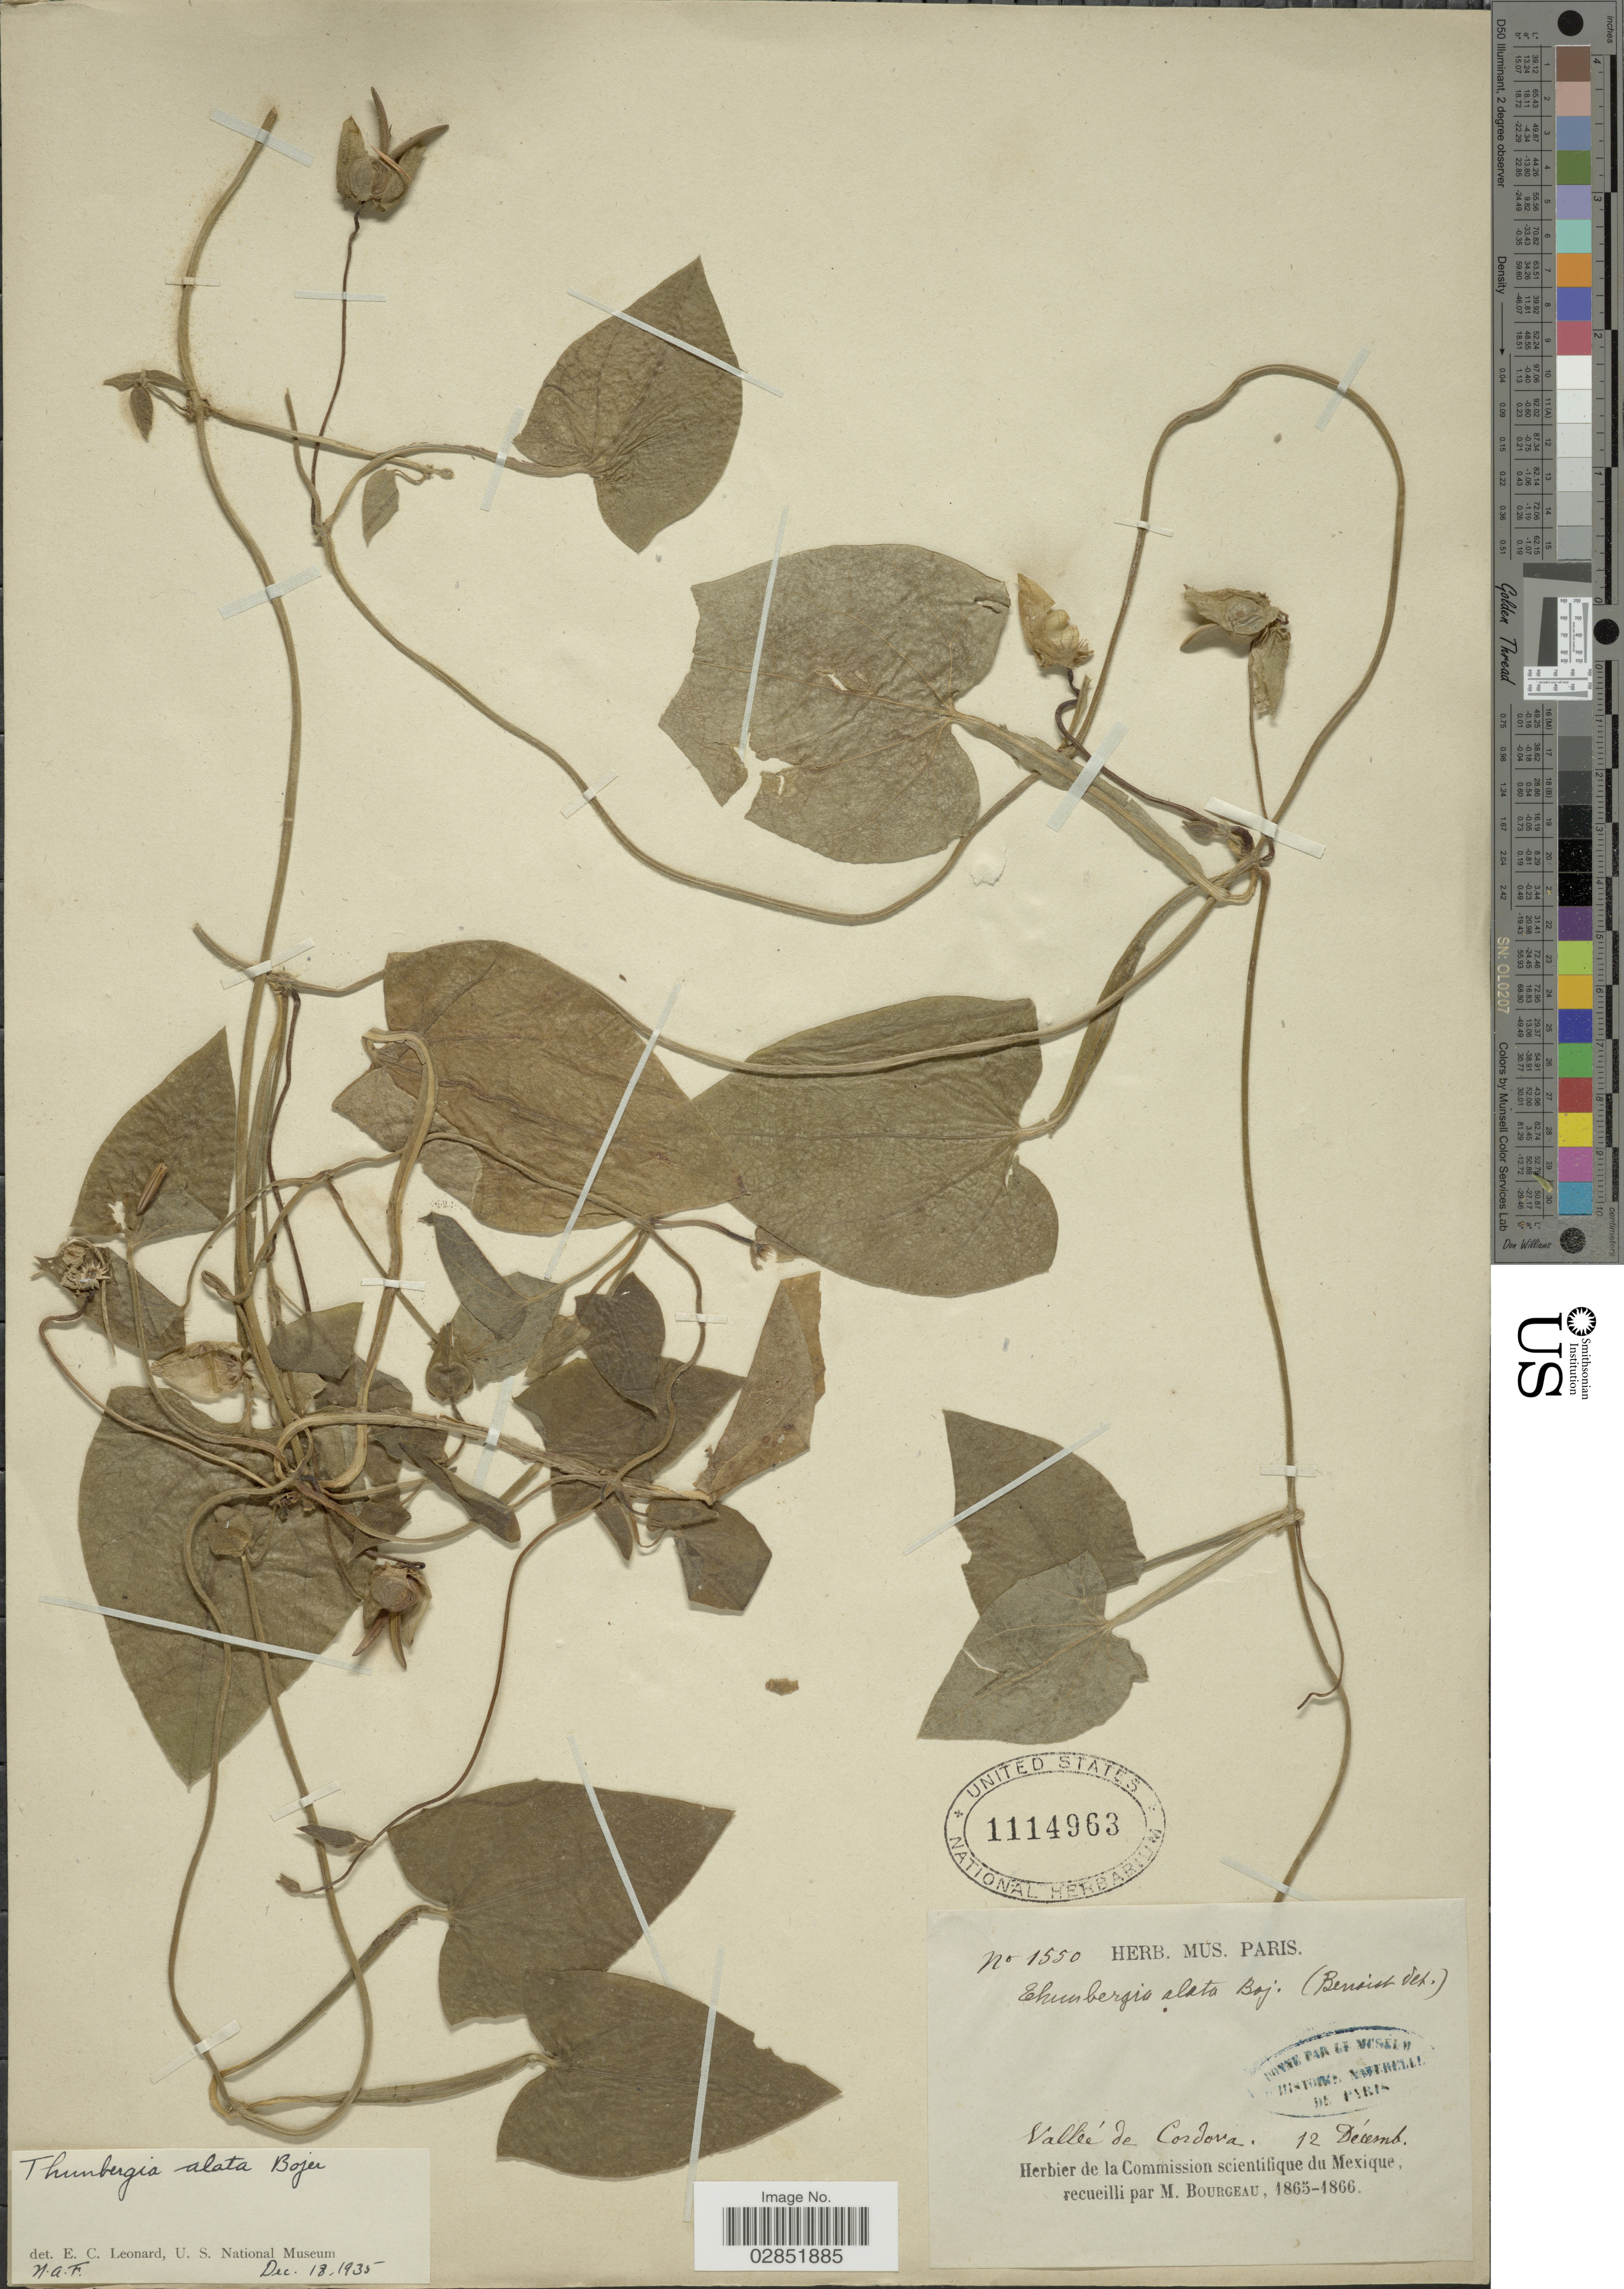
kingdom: Plantae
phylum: Tracheophyta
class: Magnoliopsida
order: Lamiales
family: Acanthaceae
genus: Thunbergia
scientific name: Thunbergia alata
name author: Bojer ex Sims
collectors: M. Bourgeau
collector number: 1550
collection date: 1865-12-12/1866-12-12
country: Mexico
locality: Valleé de Cordova.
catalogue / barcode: US 1114963